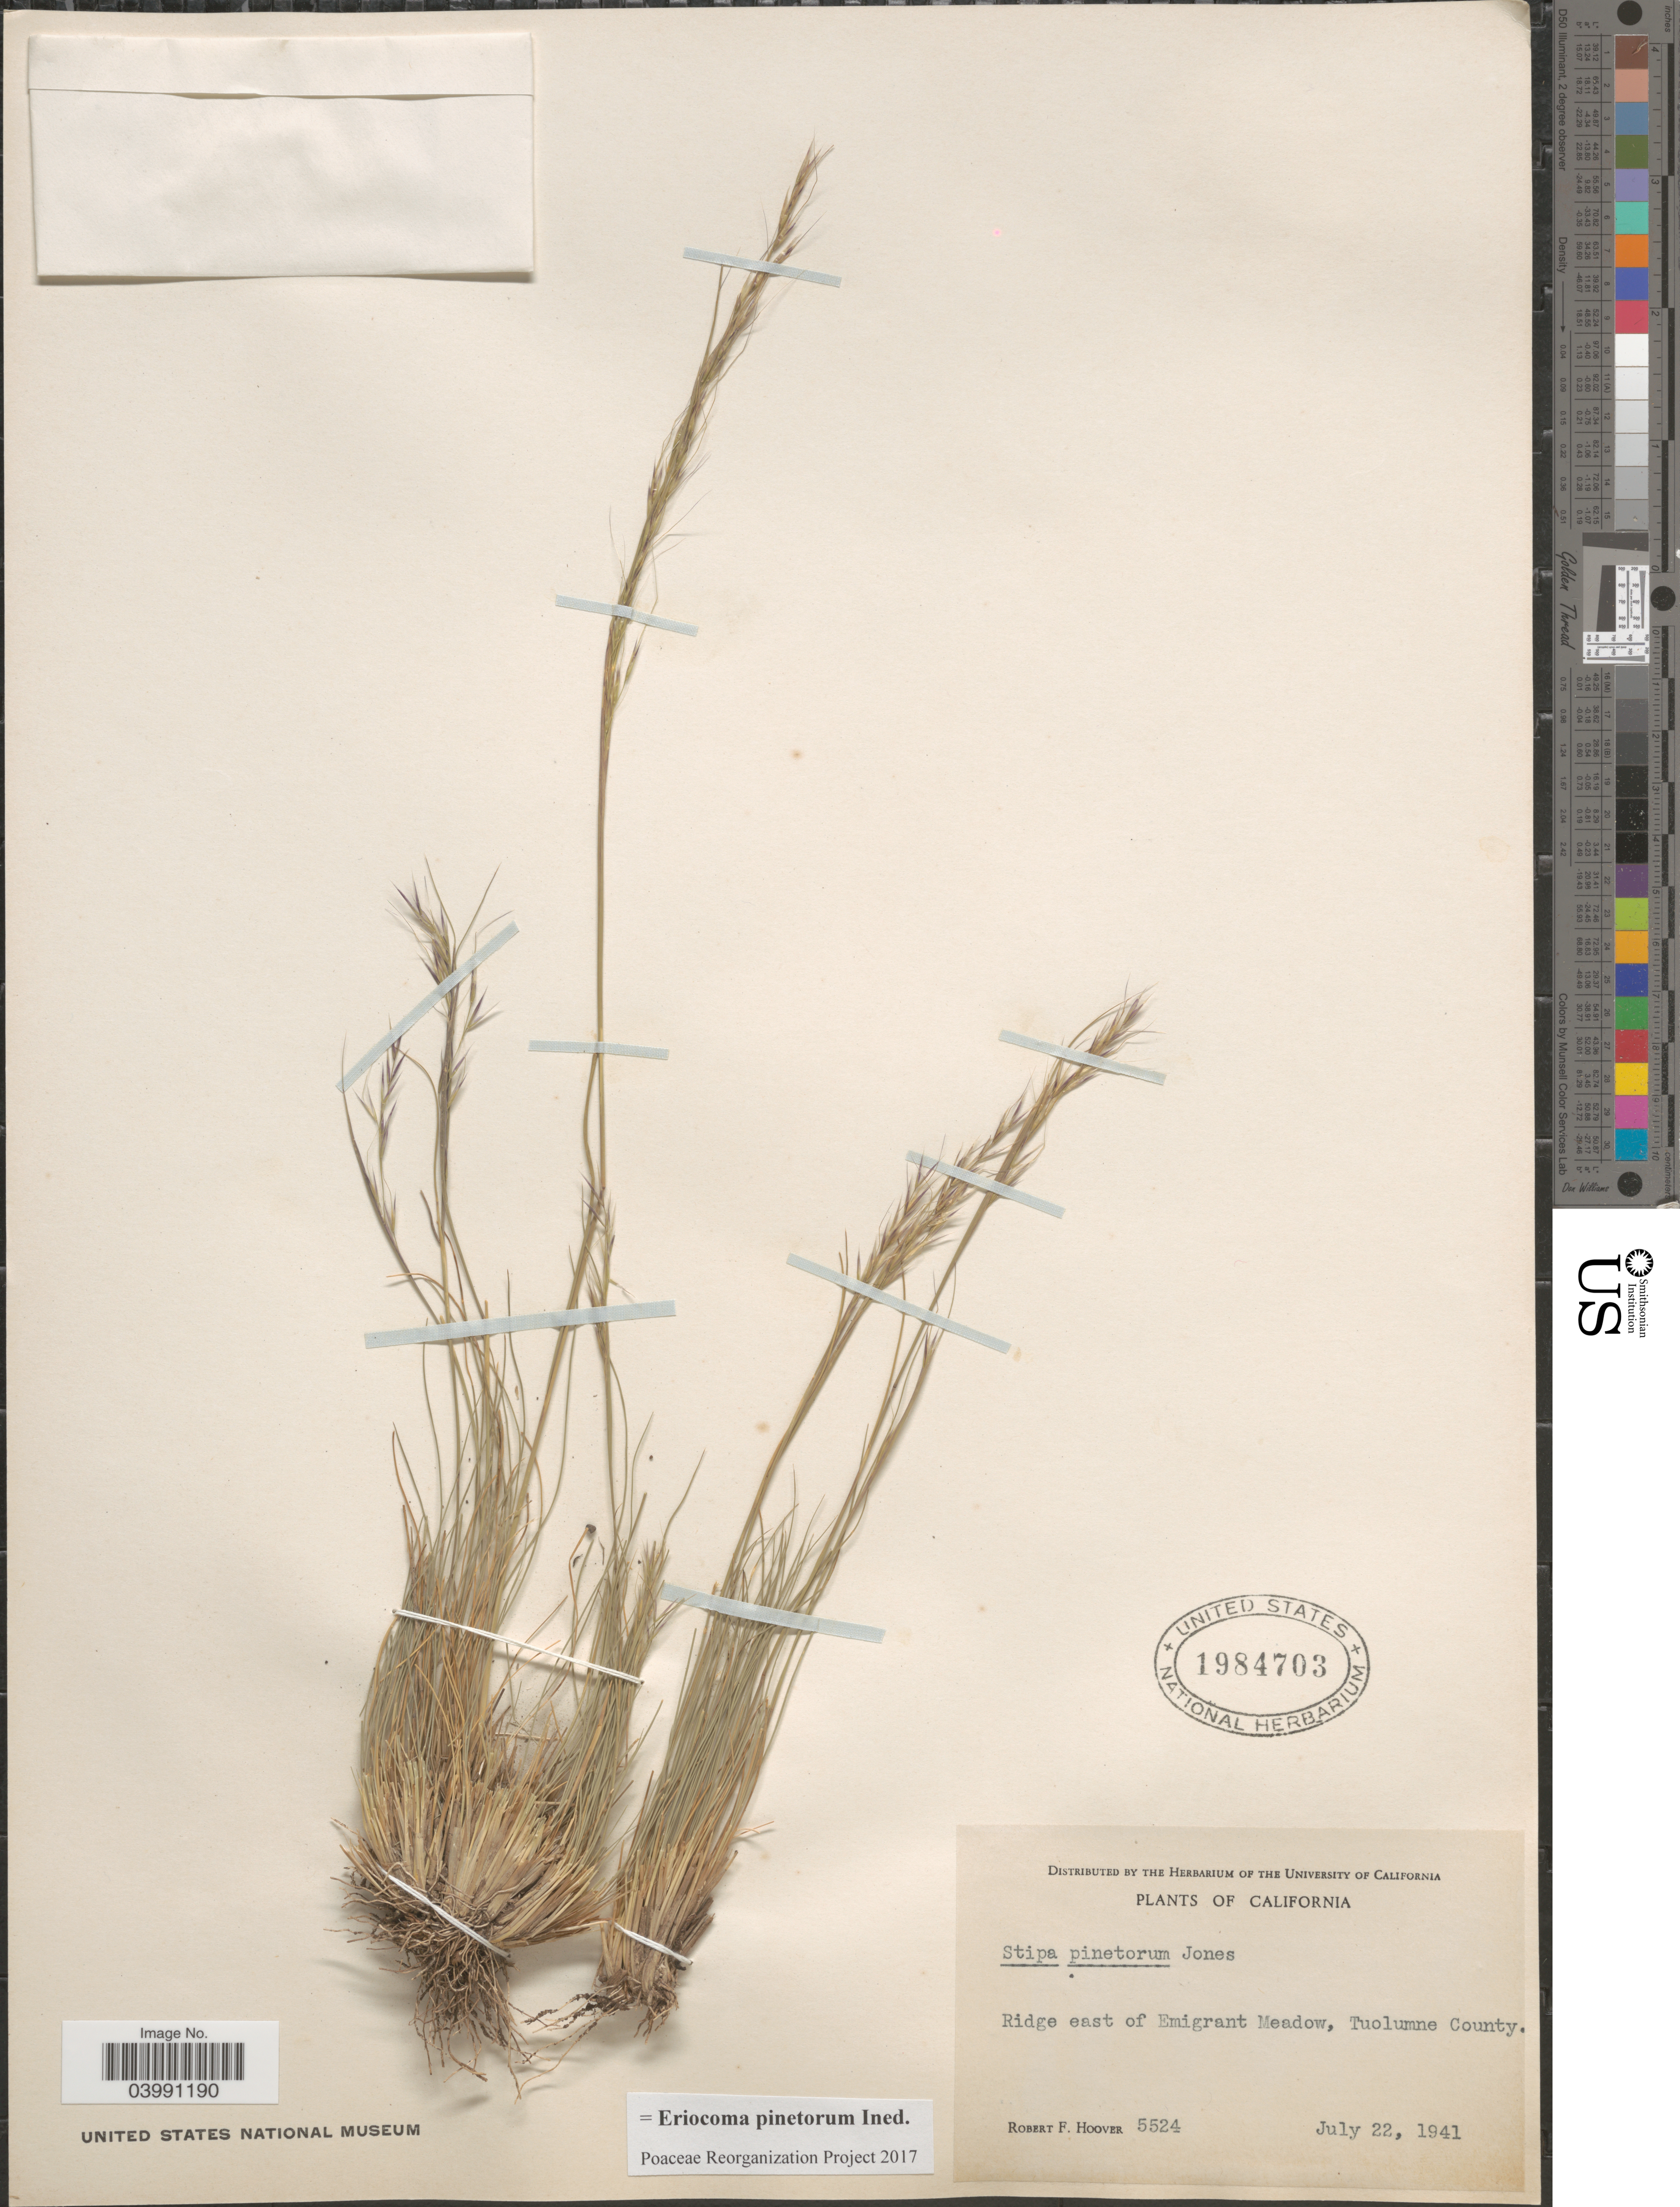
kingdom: Plantae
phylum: Tracheophyta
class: Liliopsida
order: Poales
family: Poaceae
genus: Eriocoma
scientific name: Eriocoma pinetorum ined.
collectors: R. F. Hoover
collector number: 5524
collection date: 1941-07-22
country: United States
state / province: California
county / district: Tuolumne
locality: Ridge east of Emigrant Meadow, Tuolumne County.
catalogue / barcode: US 1984703